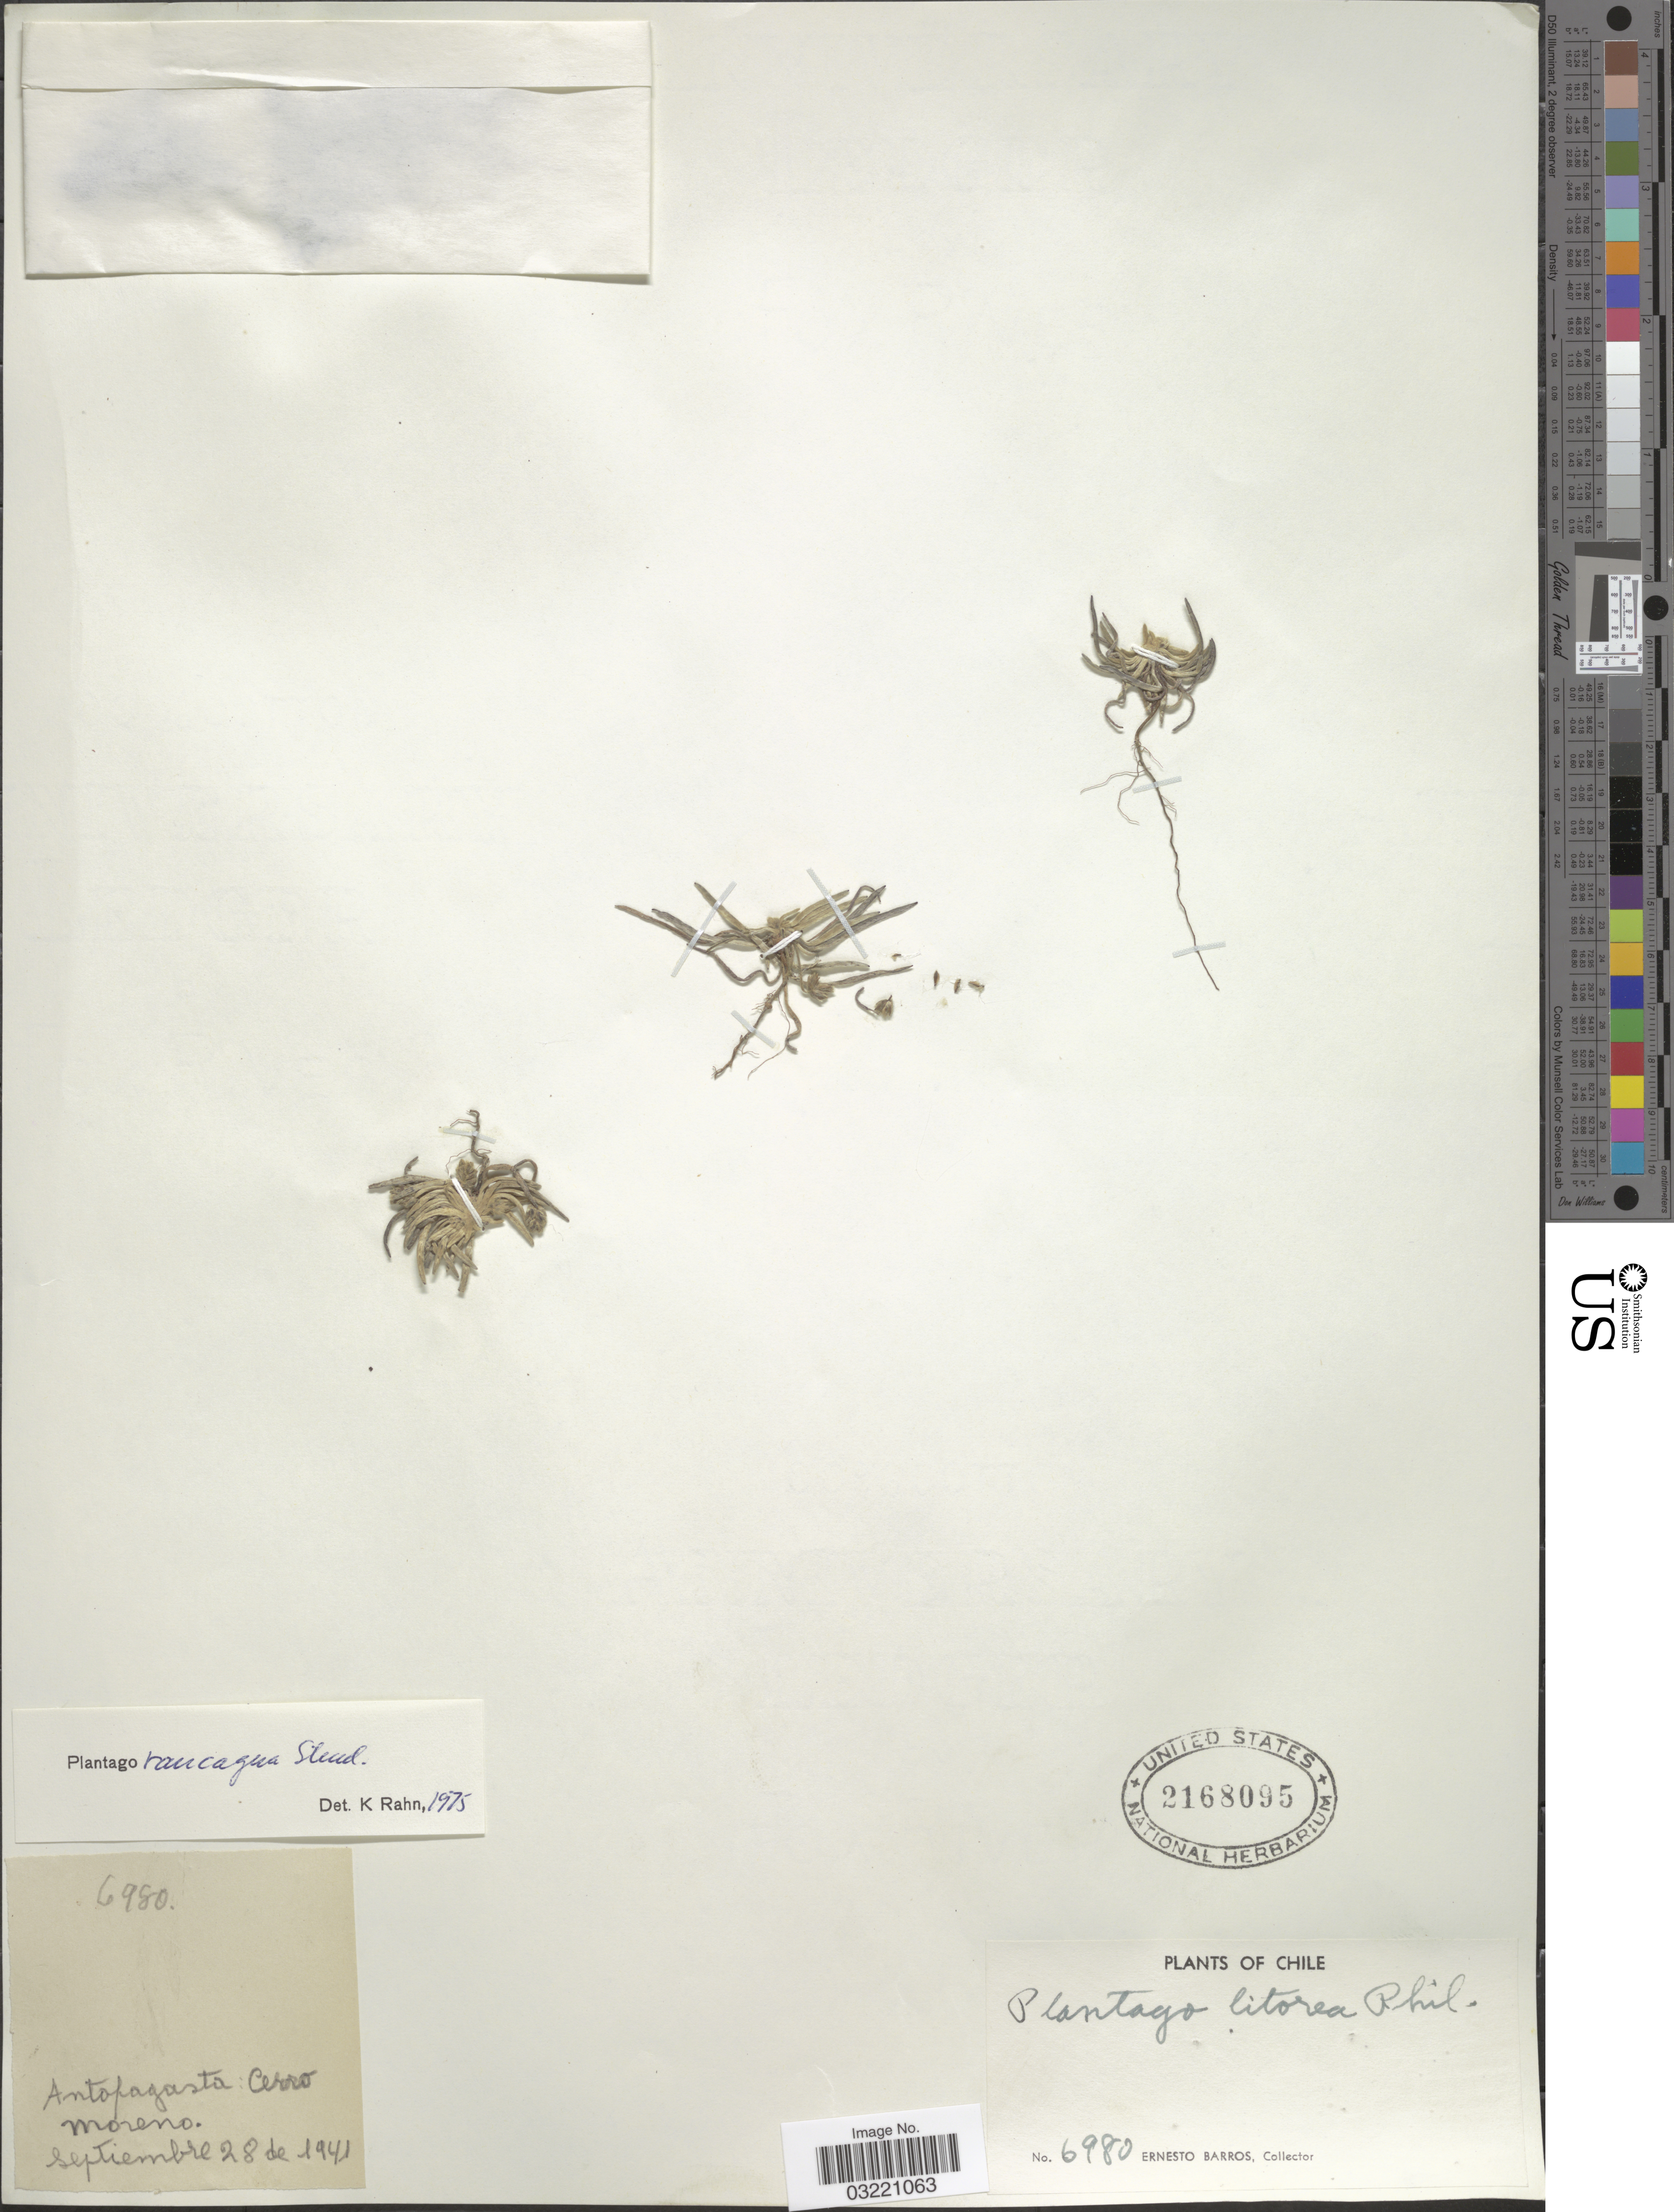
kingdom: Plantae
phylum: Tracheophyta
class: Magnoliopsida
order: Lamiales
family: Plantaginaceae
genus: Plantago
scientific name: Plantago rancaguae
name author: Steud.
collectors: E. Barros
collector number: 6980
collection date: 1941-09-28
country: Chile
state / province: Antofagasta (II)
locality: Cerro Moreno.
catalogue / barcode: US 2168095